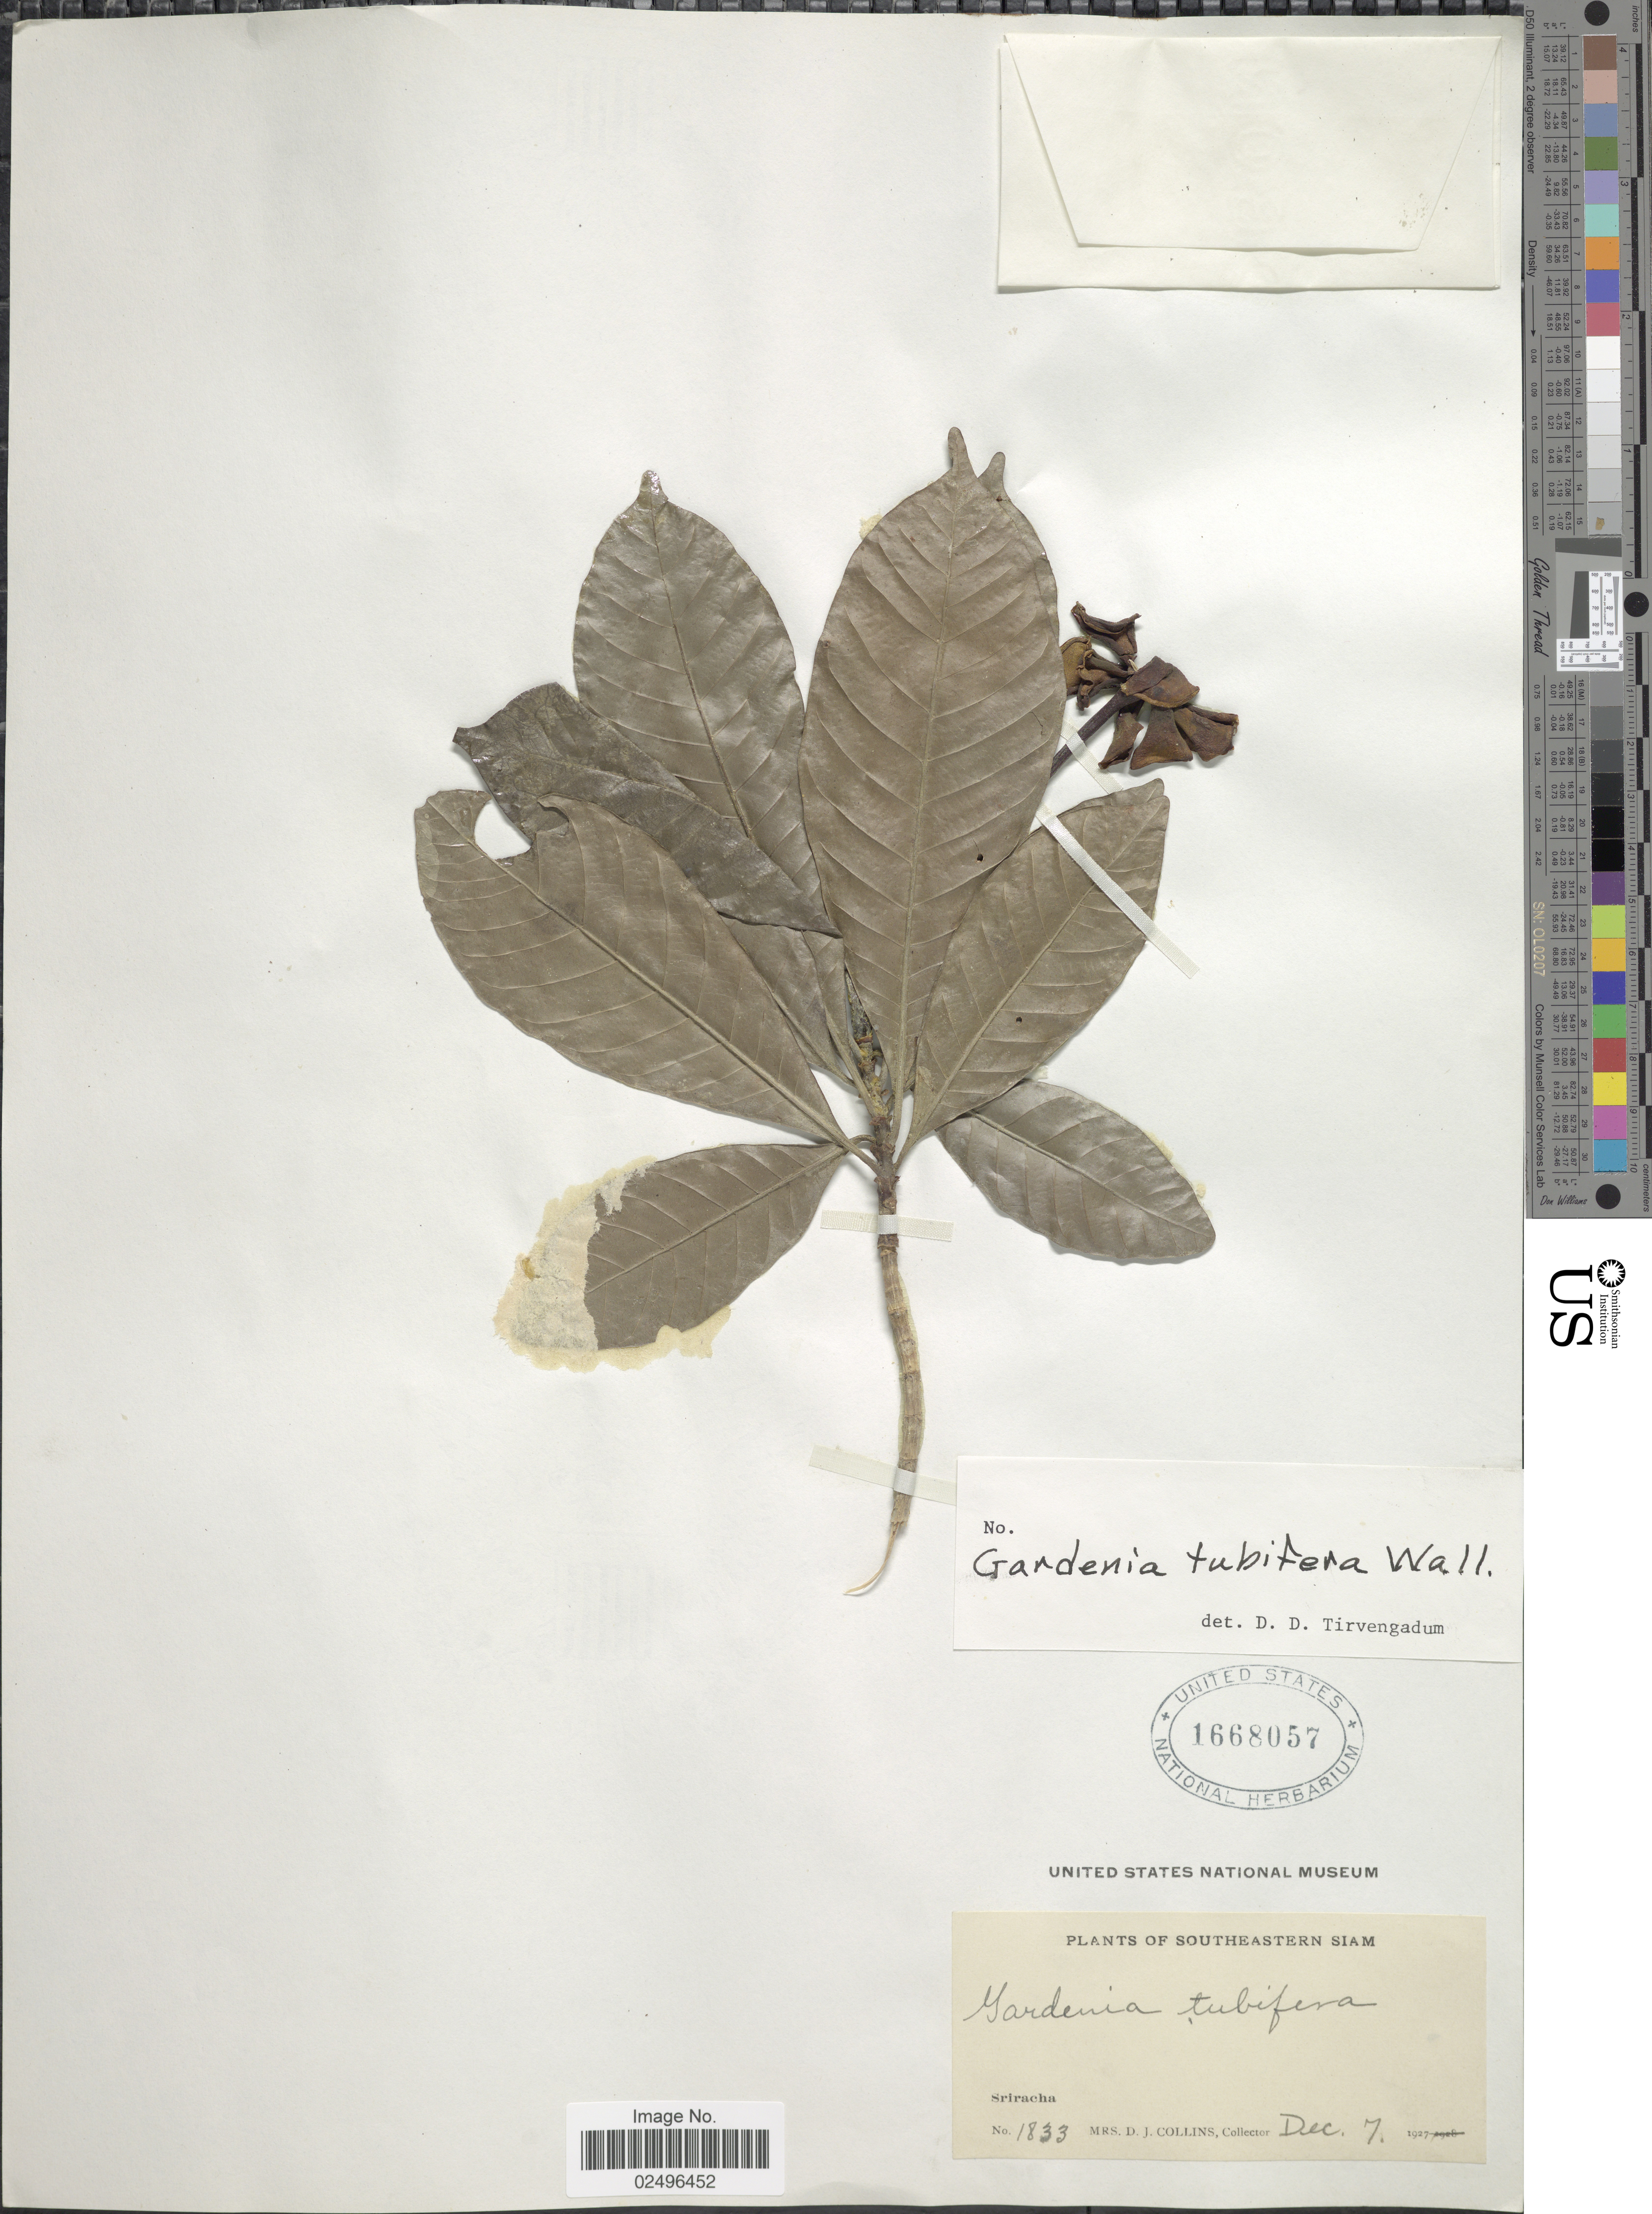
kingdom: Plantae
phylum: Tracheophyta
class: Magnoliopsida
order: Gentianales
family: Rubiaceae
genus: Gardenia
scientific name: Gardenia tubifera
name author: Wall.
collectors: Mrs. D. J. Collins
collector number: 1833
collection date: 1927-12-07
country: Thailand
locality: Southeastern Siam, Sriracha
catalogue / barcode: US 1668057